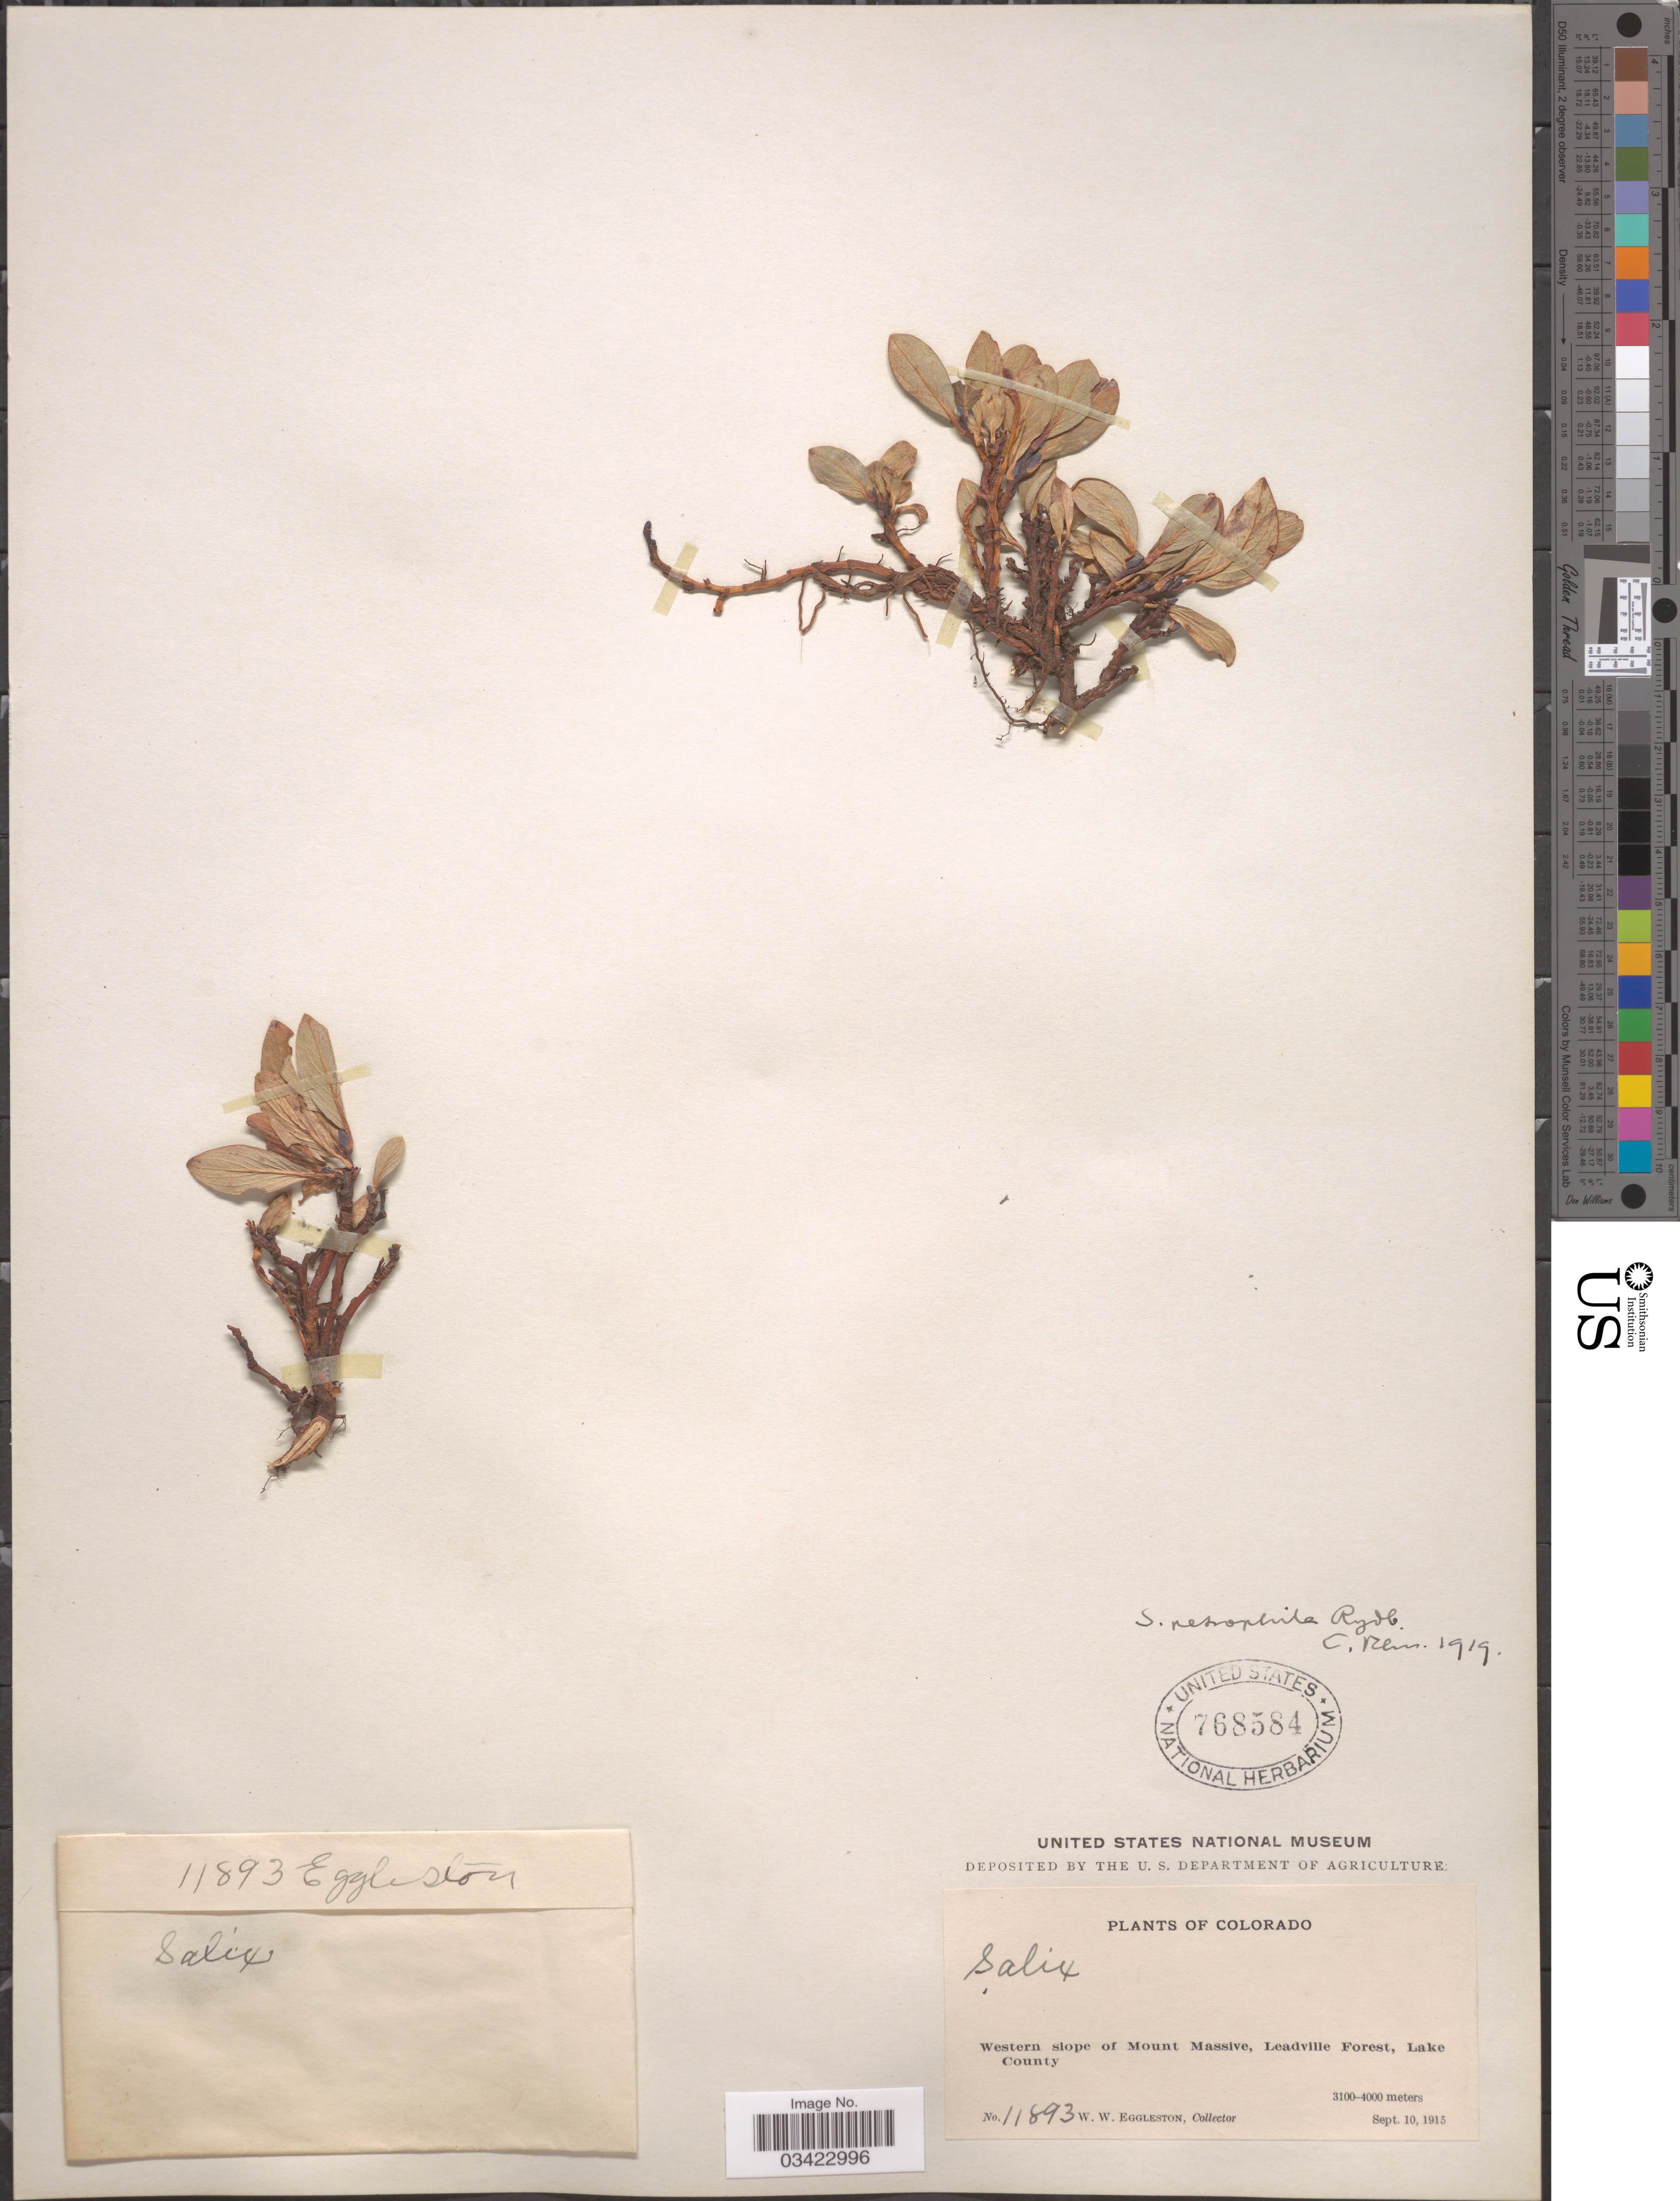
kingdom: Plantae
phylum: Tracheophyta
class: Magnoliopsida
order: Malpighiales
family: Salicaceae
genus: Salix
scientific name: Salix anglorum var. antiplasta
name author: C.K. Schneid.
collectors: W. W. Eggleston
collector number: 11893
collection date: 1915-09-10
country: United States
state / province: Colorado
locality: Western slope of Mount Massive, Leadville Forest, Lake County.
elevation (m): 3100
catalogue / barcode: US 768584